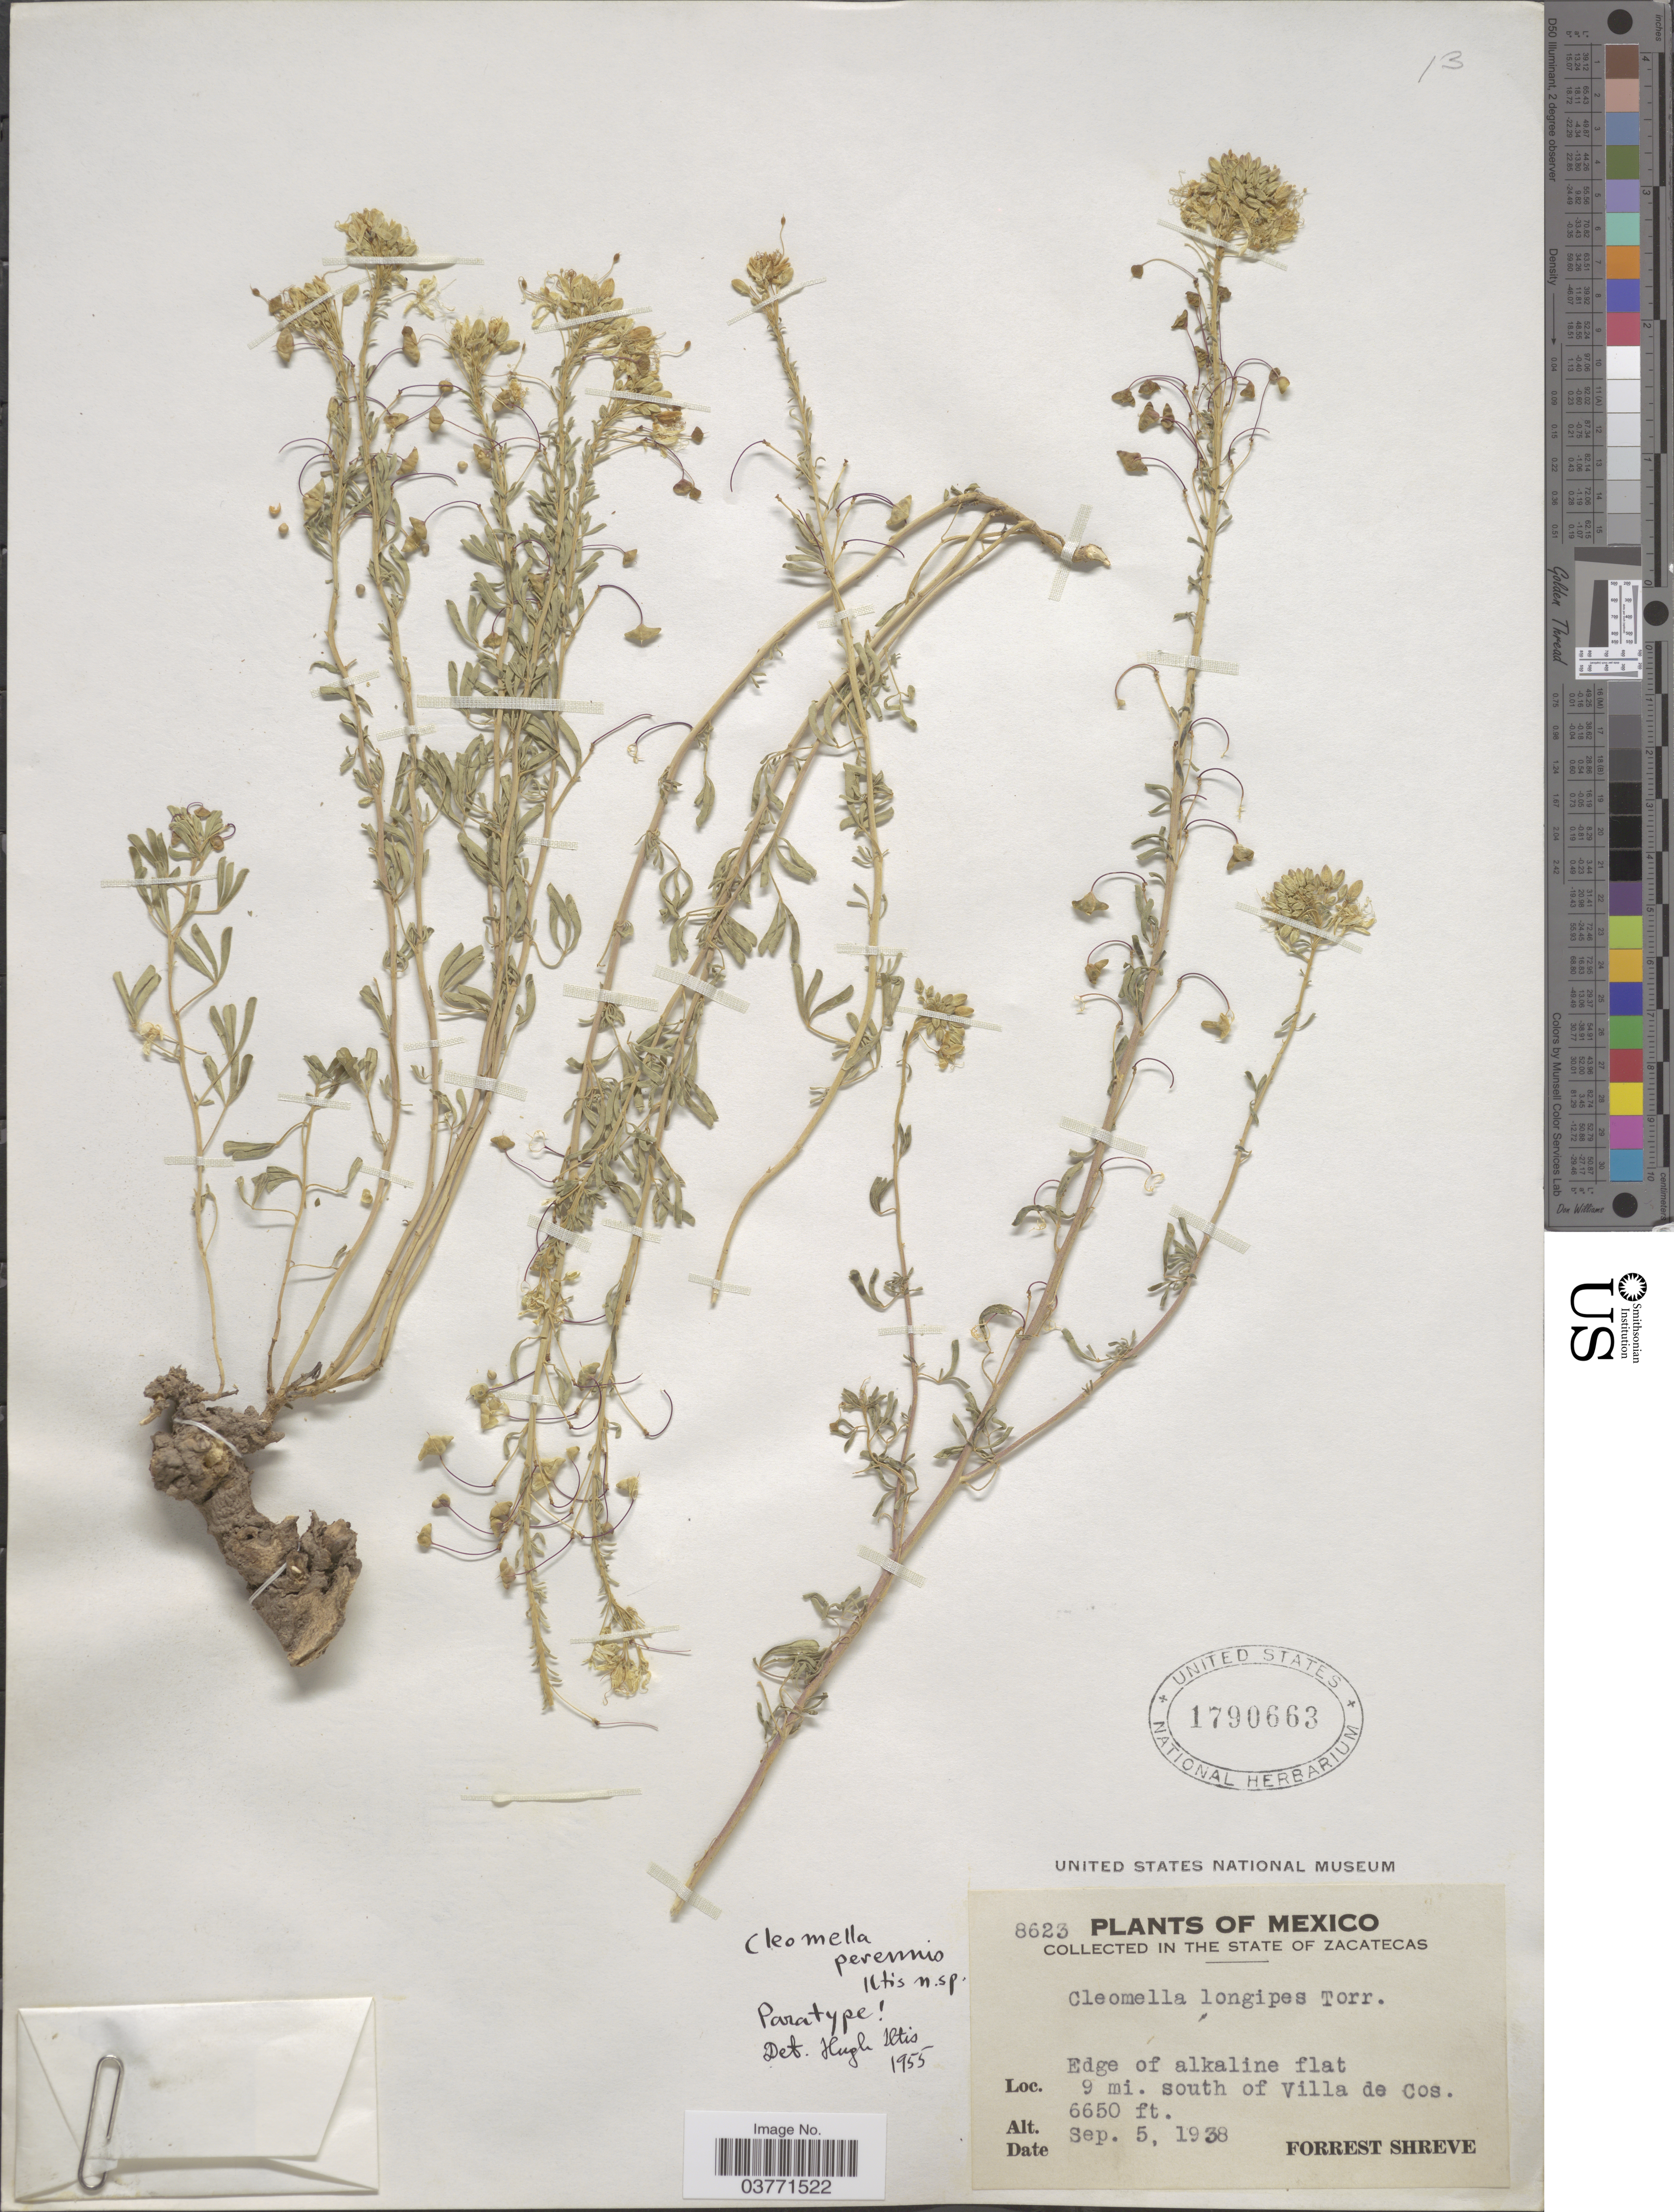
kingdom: Plantae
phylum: Tracheophyta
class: Magnoliopsida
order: Brassicales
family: Cleomaceae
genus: Cleomella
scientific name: Cleomella perennis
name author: Iltis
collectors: F. Shreve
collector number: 8623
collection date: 1938-09-05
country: Mexico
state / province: Zacatecas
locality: Edge of alkaline flat 9 mi. south of Villa de Cos.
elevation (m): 2027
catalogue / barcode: US 1790663